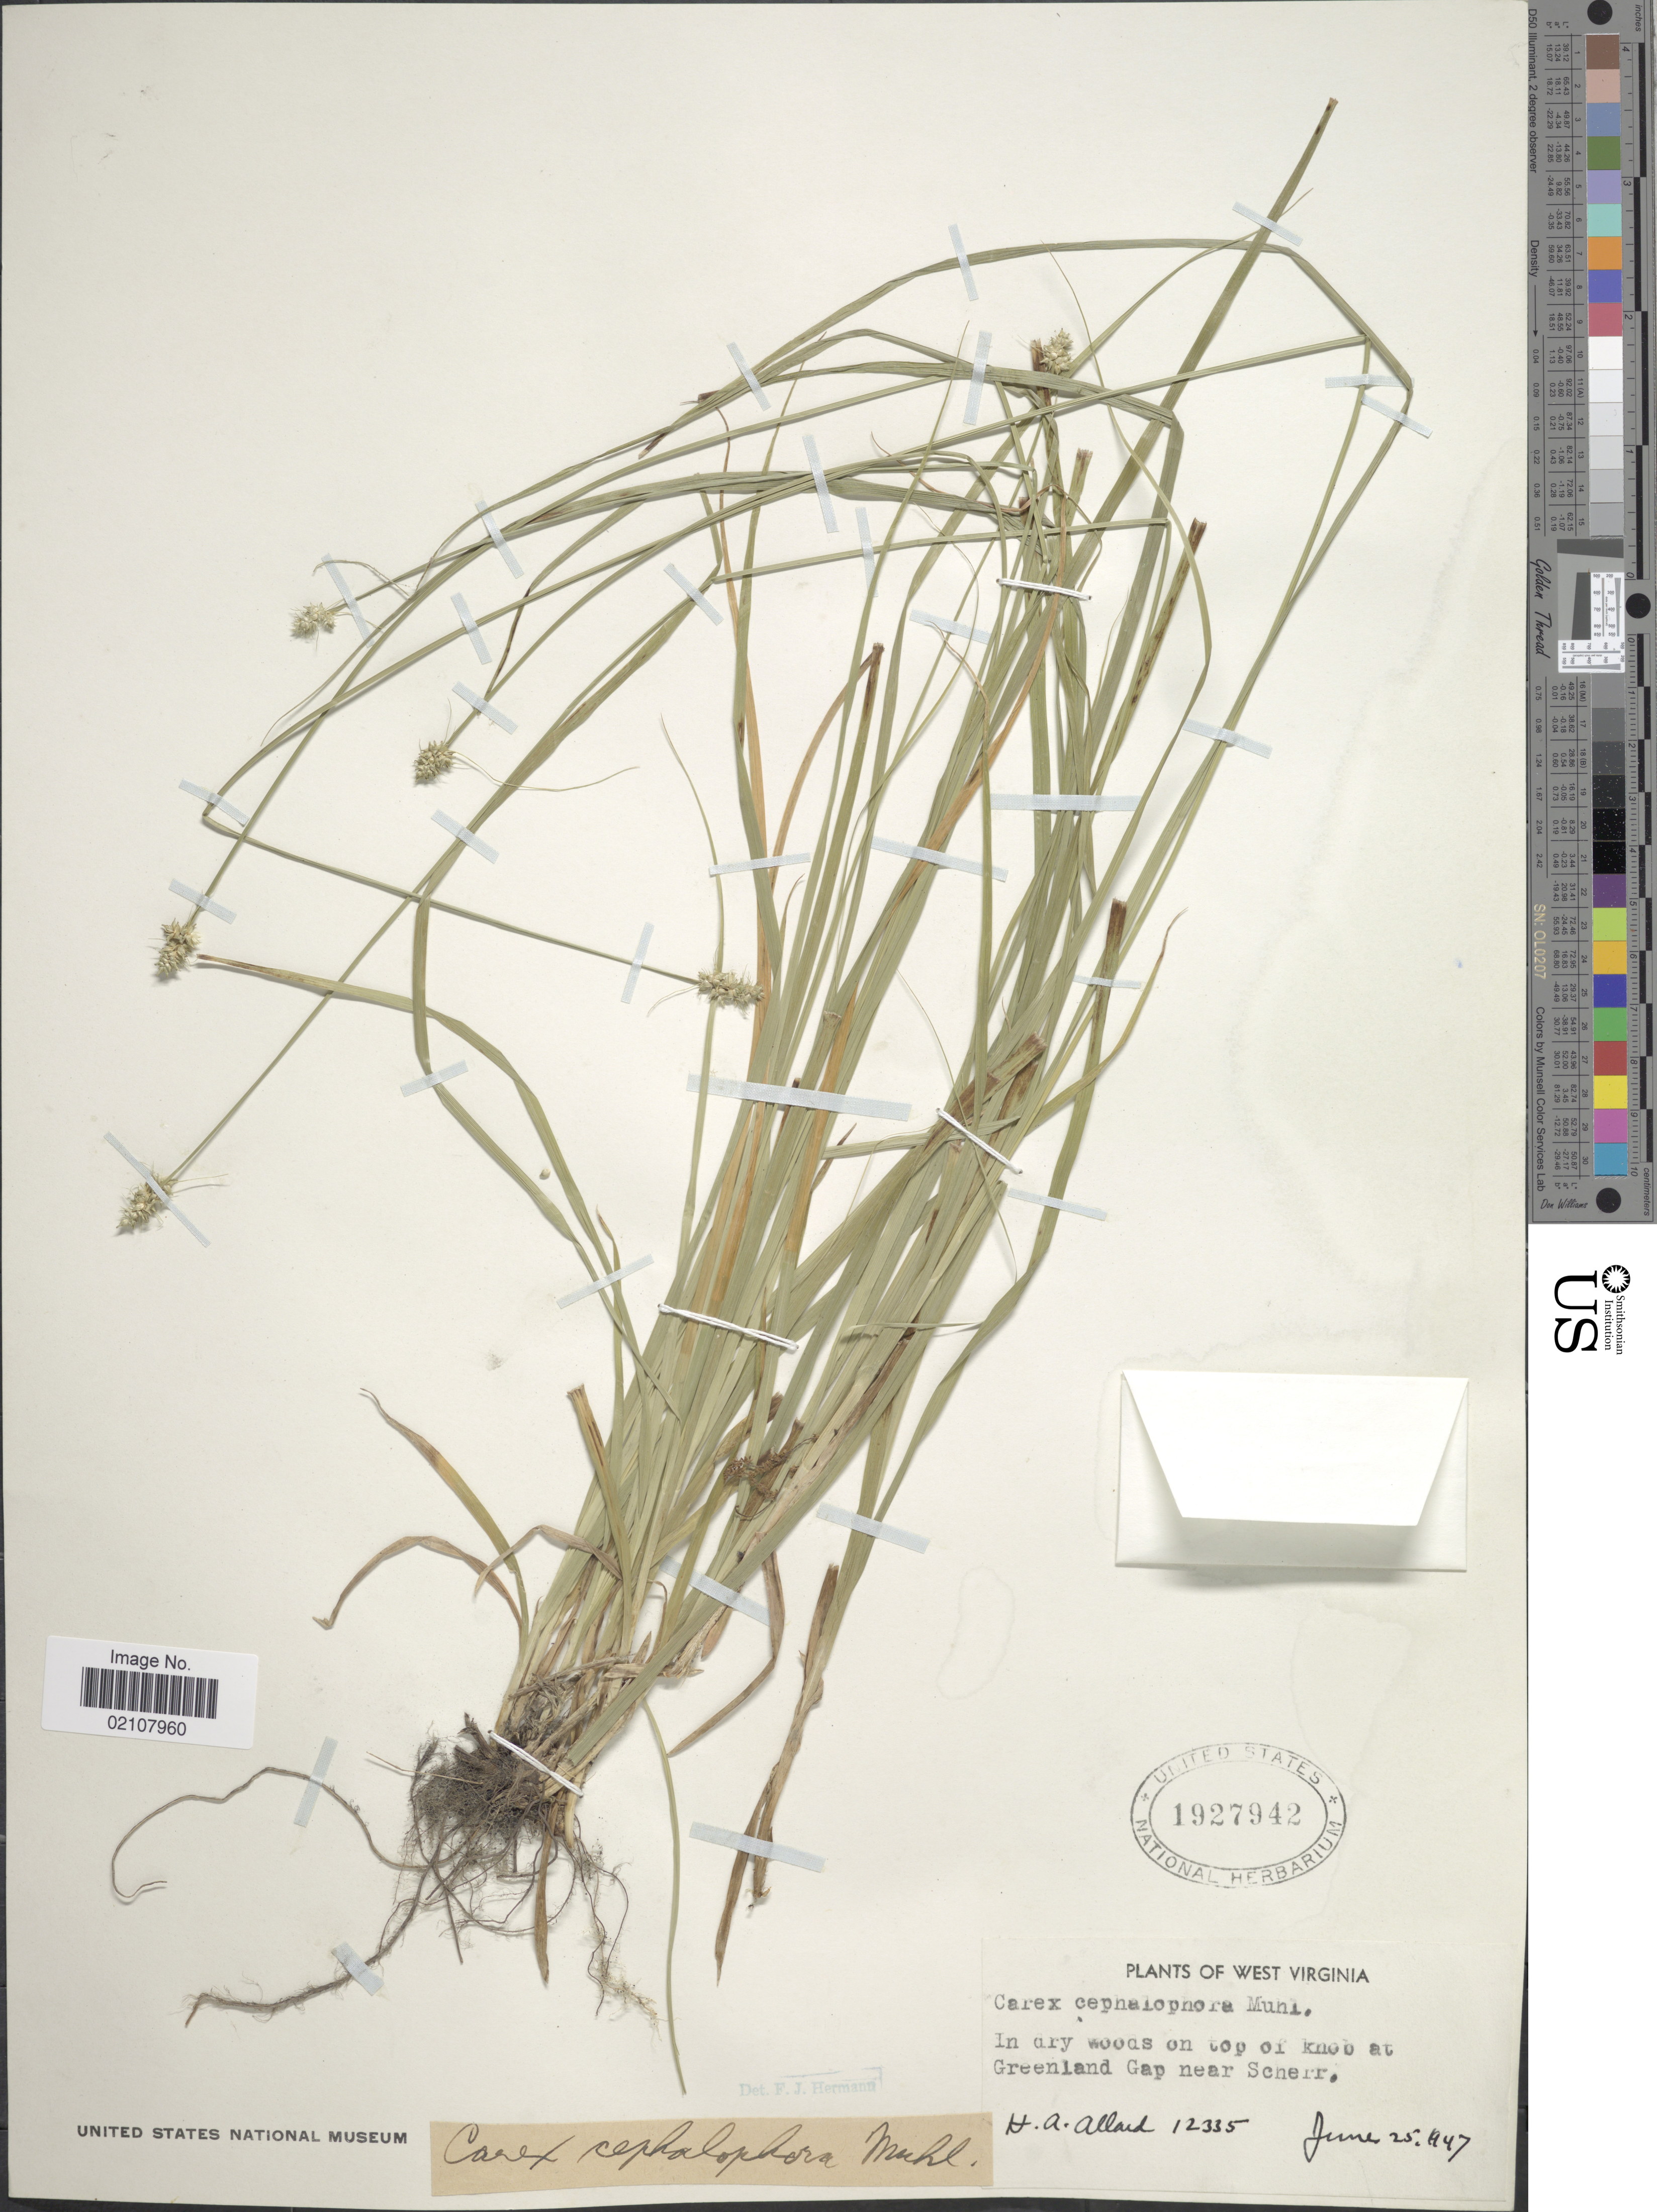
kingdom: Plantae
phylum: Tracheophyta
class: Liliopsida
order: Poales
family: Cyperaceae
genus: Carex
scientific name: Carex cephalophora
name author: Muhl. ex Willd.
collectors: H. A. Allard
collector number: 12335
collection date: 1947-06-25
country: United States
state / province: West Virginia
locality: In dry woods on top of knob Greenland Gap near Scherr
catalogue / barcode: US 1927942